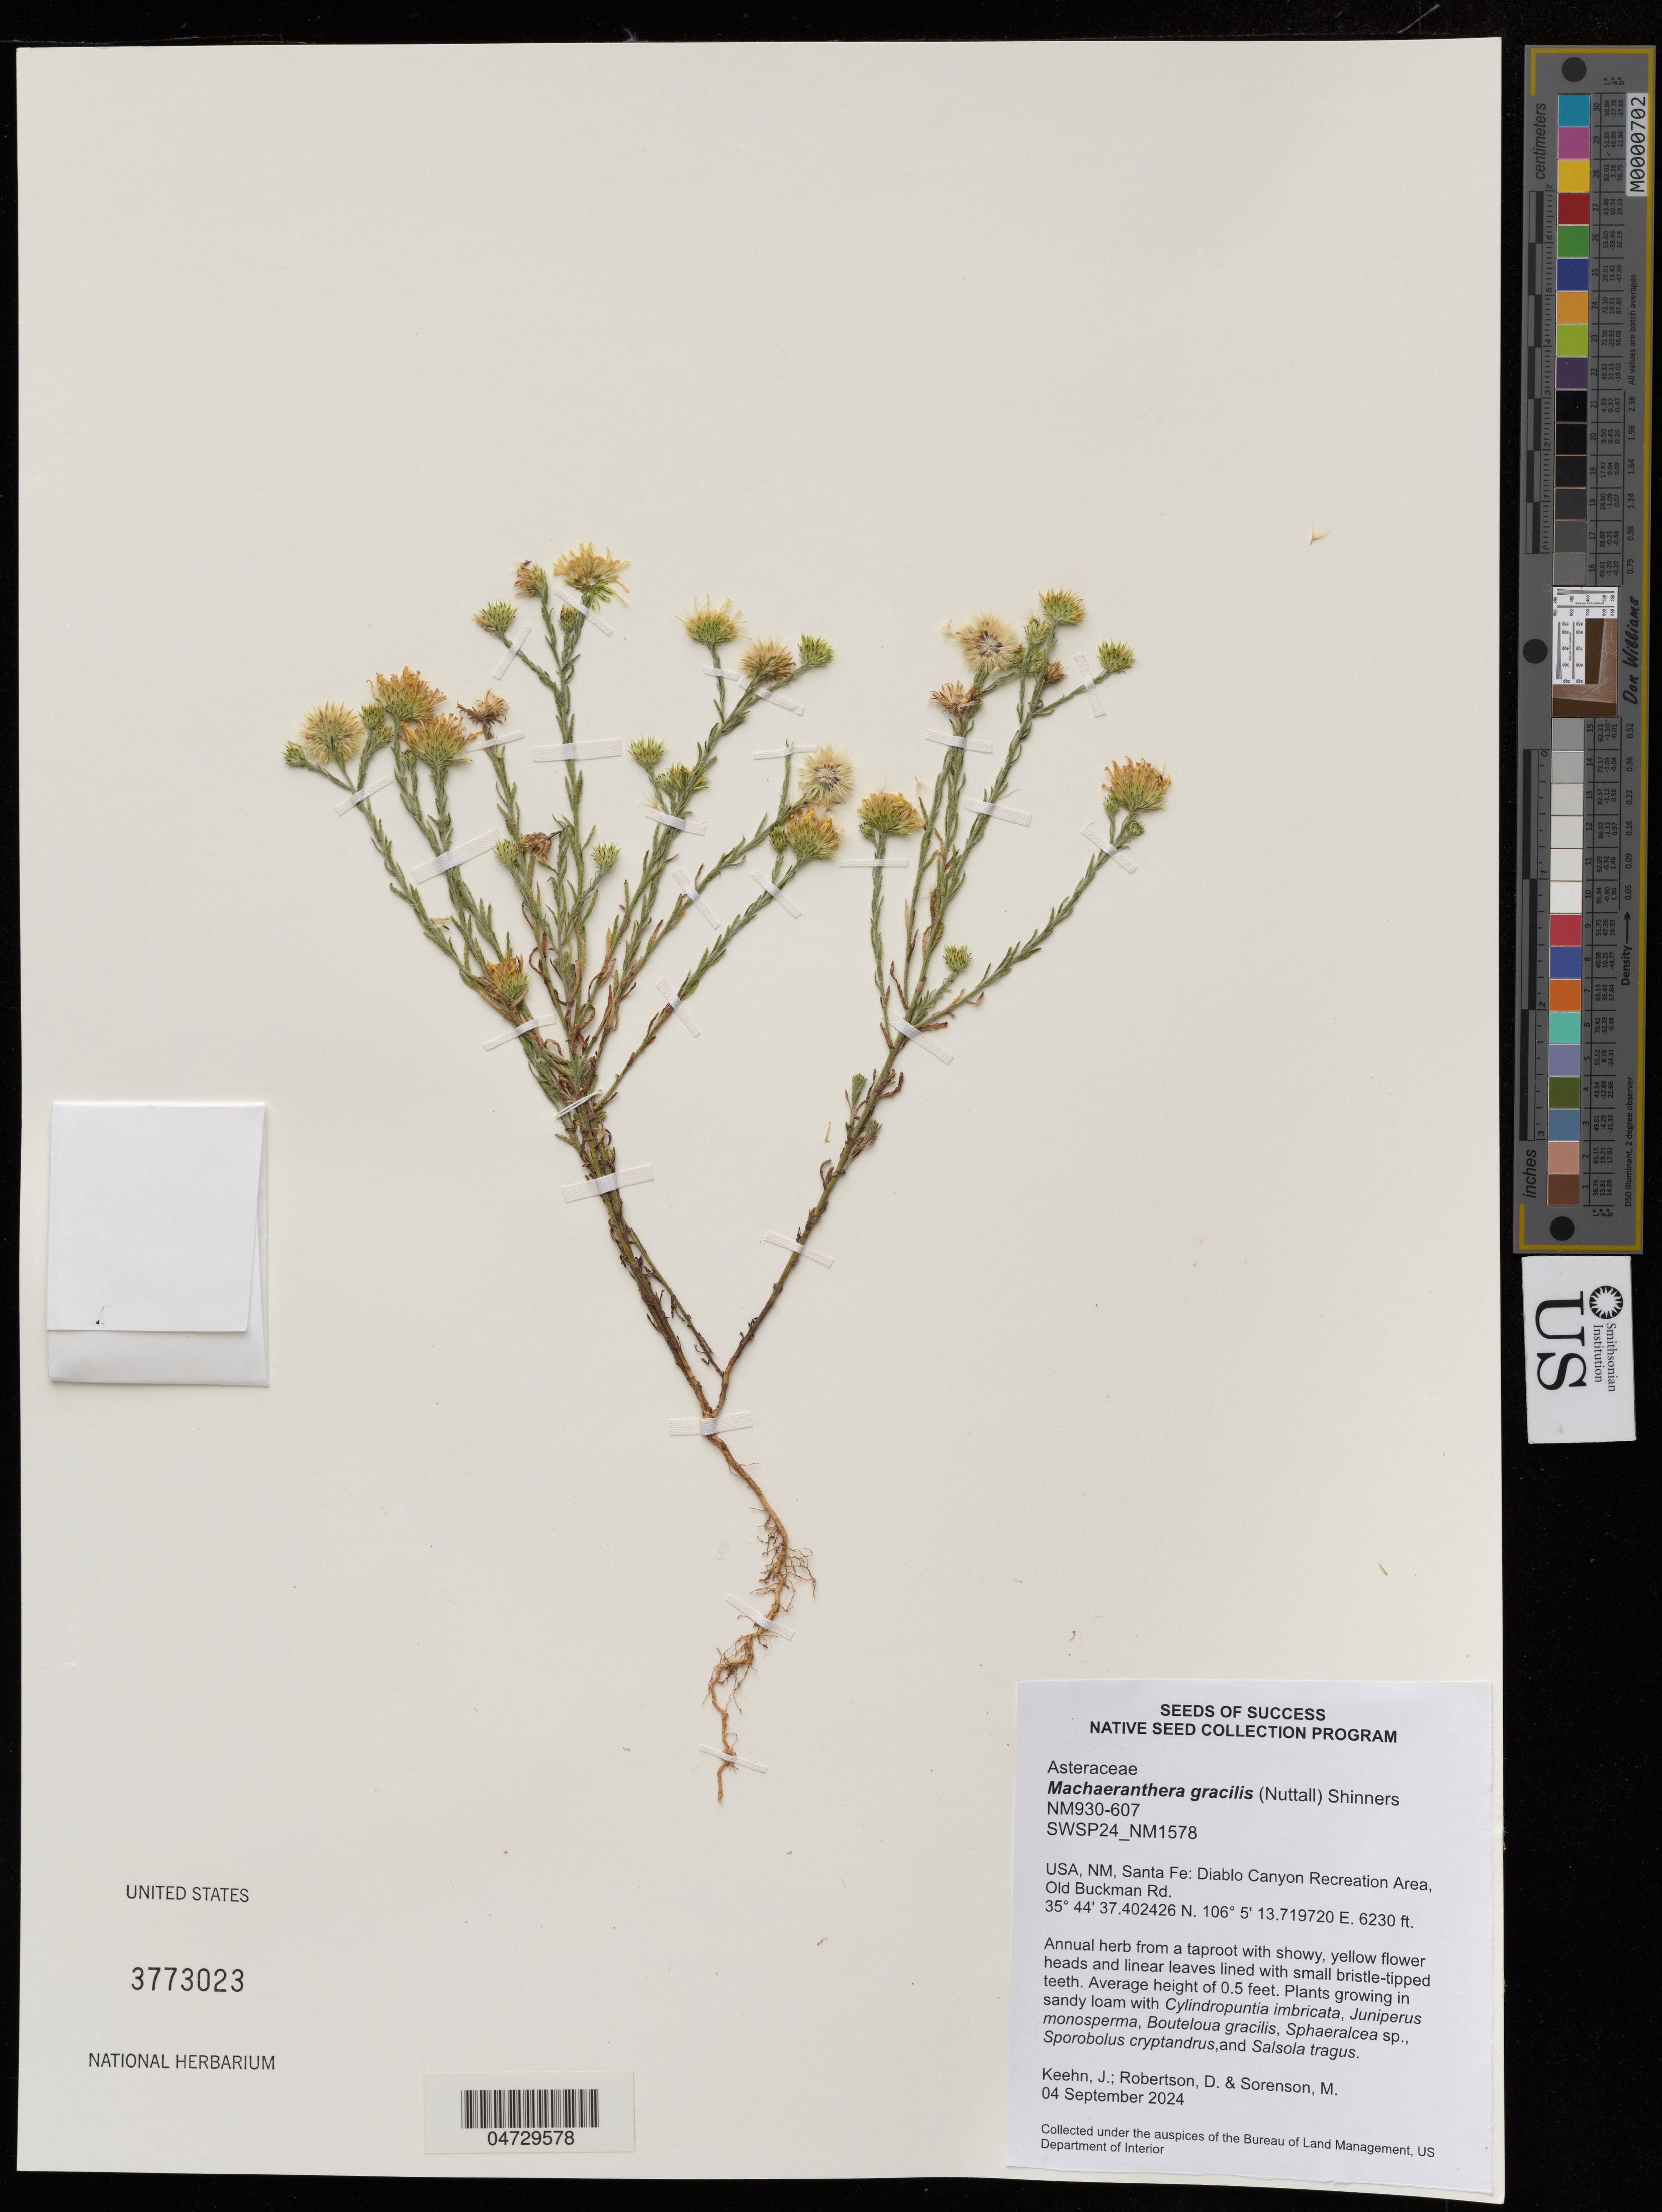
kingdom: Plantae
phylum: Tracheophyta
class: Magnoliopsida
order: Asterales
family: Asteraceae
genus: Machaeranthera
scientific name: Machaeranthera gracilis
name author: (Nutt.) Shinners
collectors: J. Keehn, D. Robertson & M. Sorenson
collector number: NM930-607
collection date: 2024-09-04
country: United States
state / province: New Mexico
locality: Santa Fe: Diablo Canyon Recreation Area, Old Buckman Rd.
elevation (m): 1899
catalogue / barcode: US 3773023